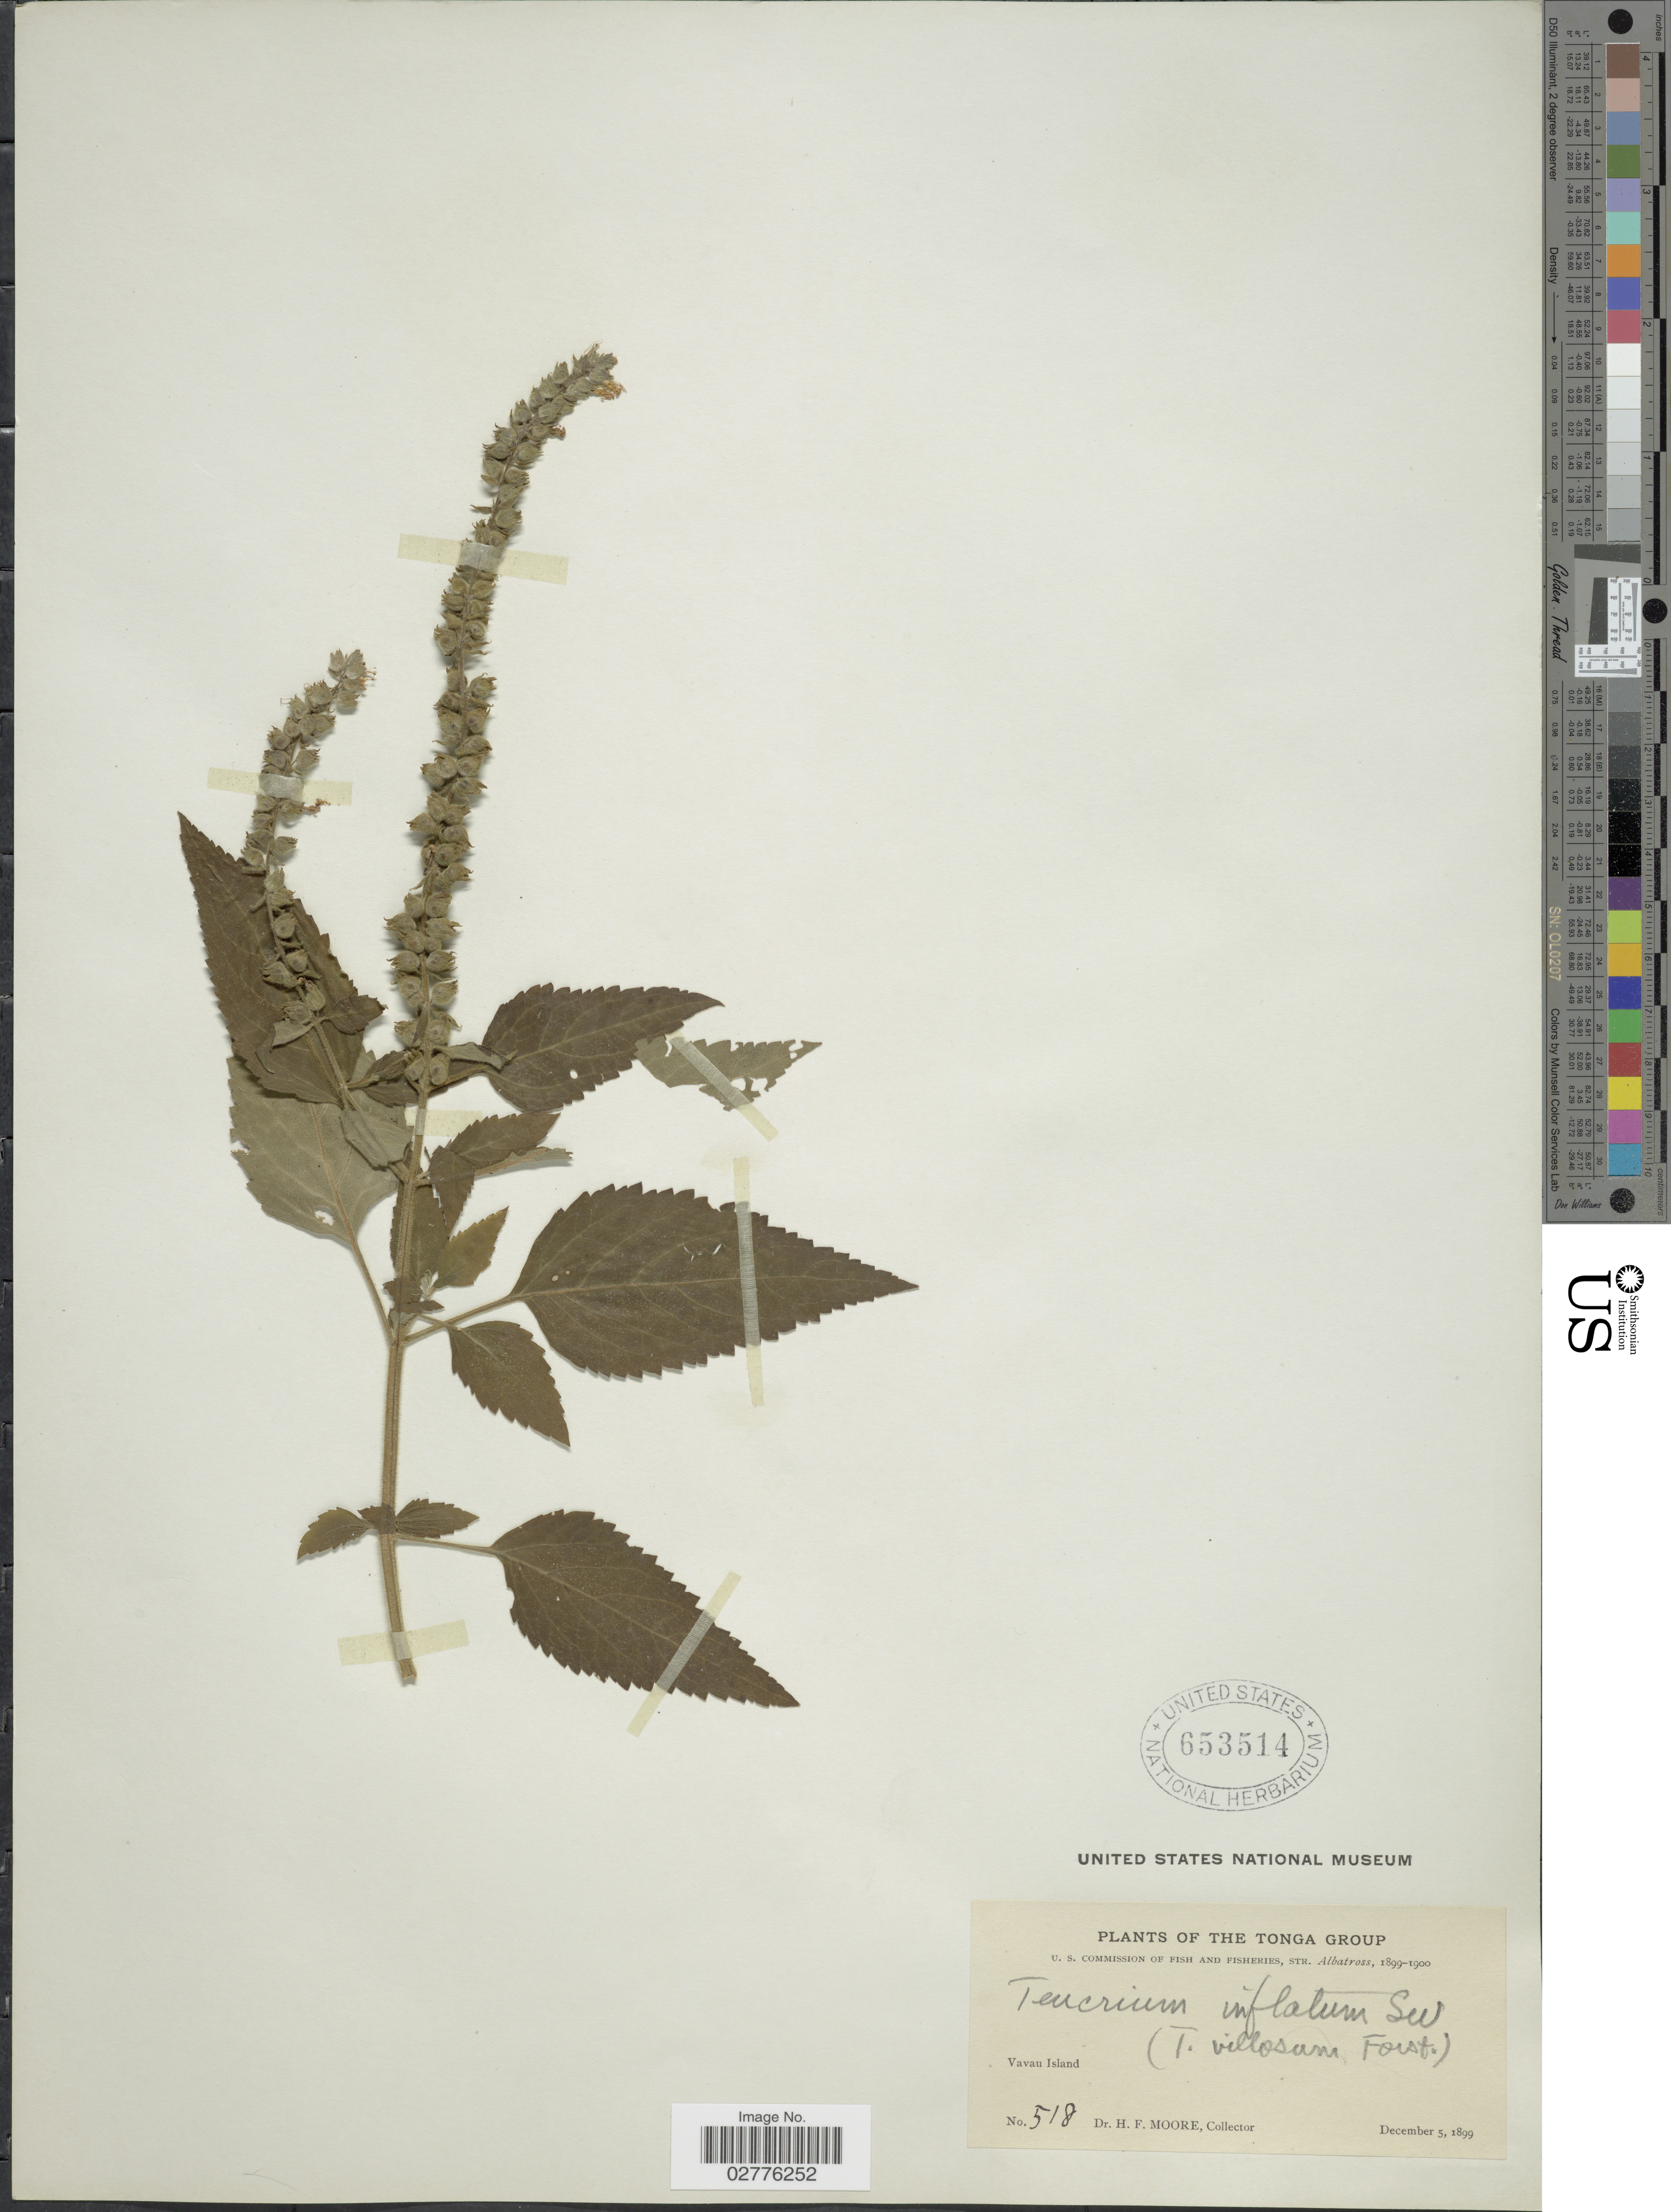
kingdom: Plantae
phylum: Tracheophyta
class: Magnoliopsida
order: Lamiales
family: Lamiaceae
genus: Teucrium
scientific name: Teucrium inflatum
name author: Sw.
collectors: H. F. Moore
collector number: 518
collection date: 1899-12-05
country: Tonga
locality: Vavau Island. Tonga Group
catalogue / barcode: US 653514